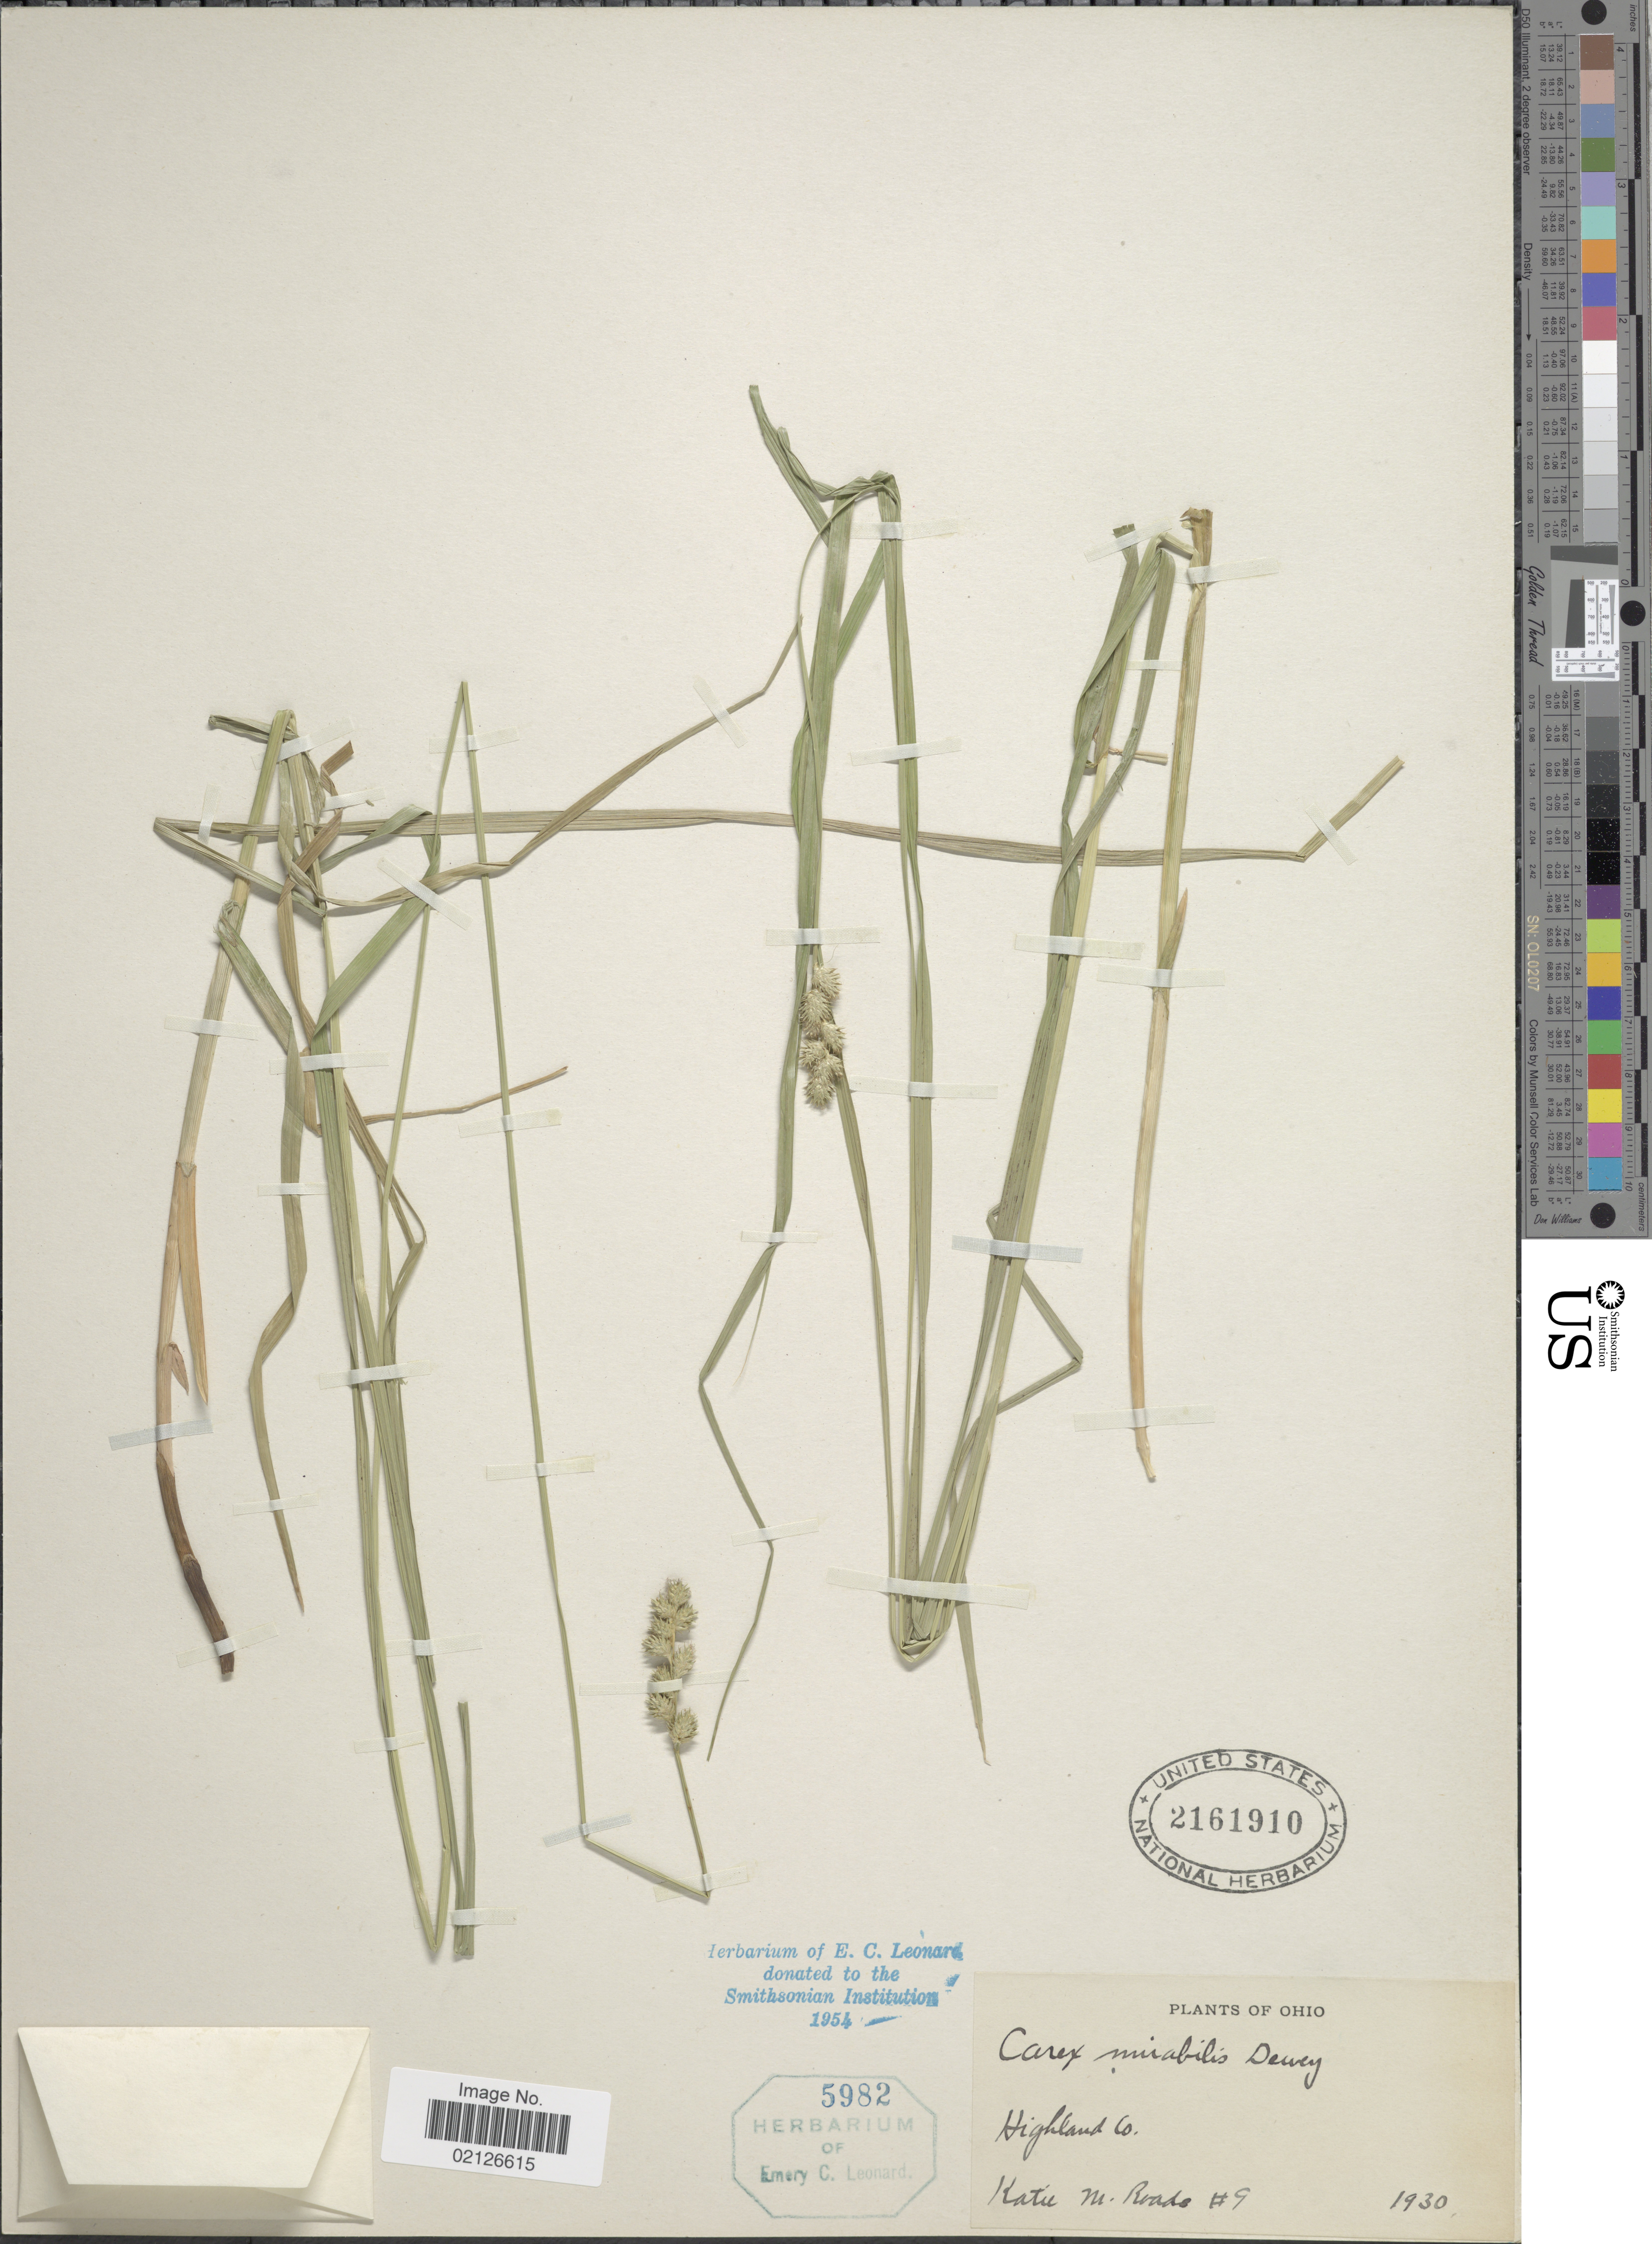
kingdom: Plantae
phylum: Tracheophyta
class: Liliopsida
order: Poales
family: Cyperaceae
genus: Carex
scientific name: Carex normalis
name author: Mack.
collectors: K. Roads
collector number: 9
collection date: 1930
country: United States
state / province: Ohio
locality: Highland Co.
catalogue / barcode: US 2161910